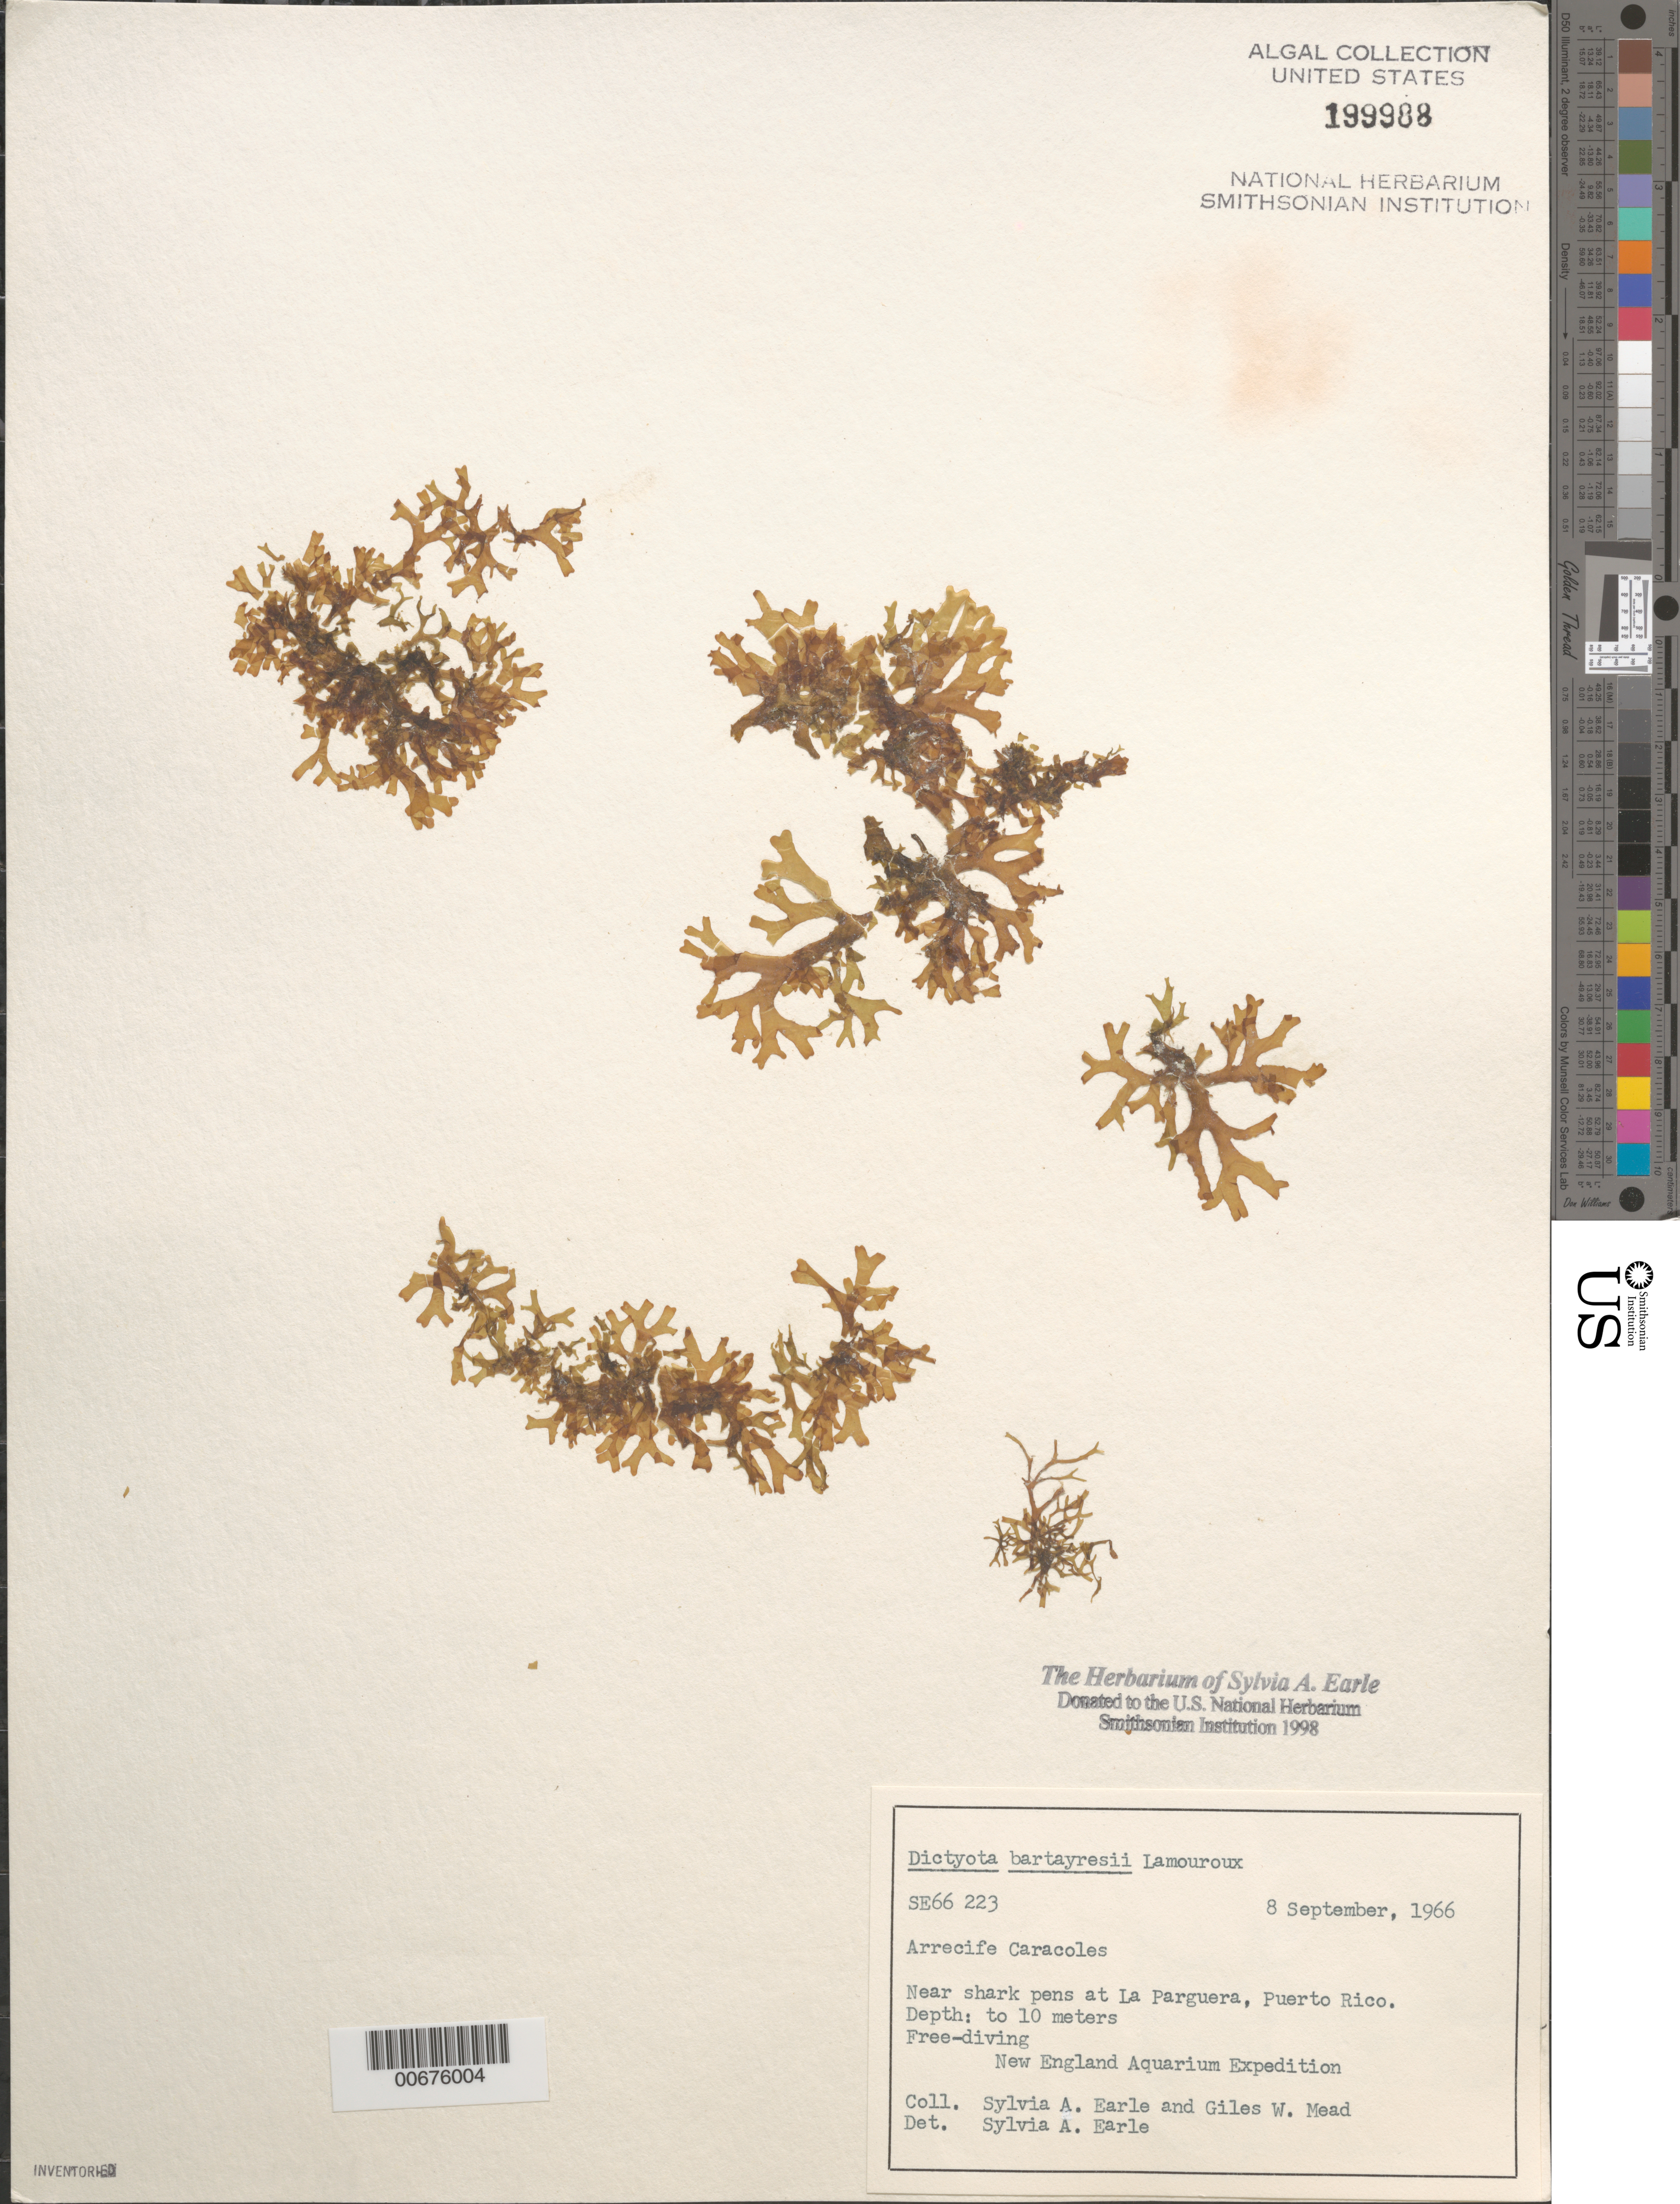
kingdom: Chromista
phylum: Ochrophyta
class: Phaeophyceae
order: Dictyotales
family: Dictyotaceae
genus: Dictyota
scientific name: Dictyota bartayresiana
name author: J.V.Lamouroux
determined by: Earle, S. A.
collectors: S. A. Earle & G. W. Mead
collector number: Se 66223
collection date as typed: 08 Sep 1966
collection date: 1966-09-08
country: Puerto Rico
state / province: Lajas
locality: La Parguera, near shark pens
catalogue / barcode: US 199988